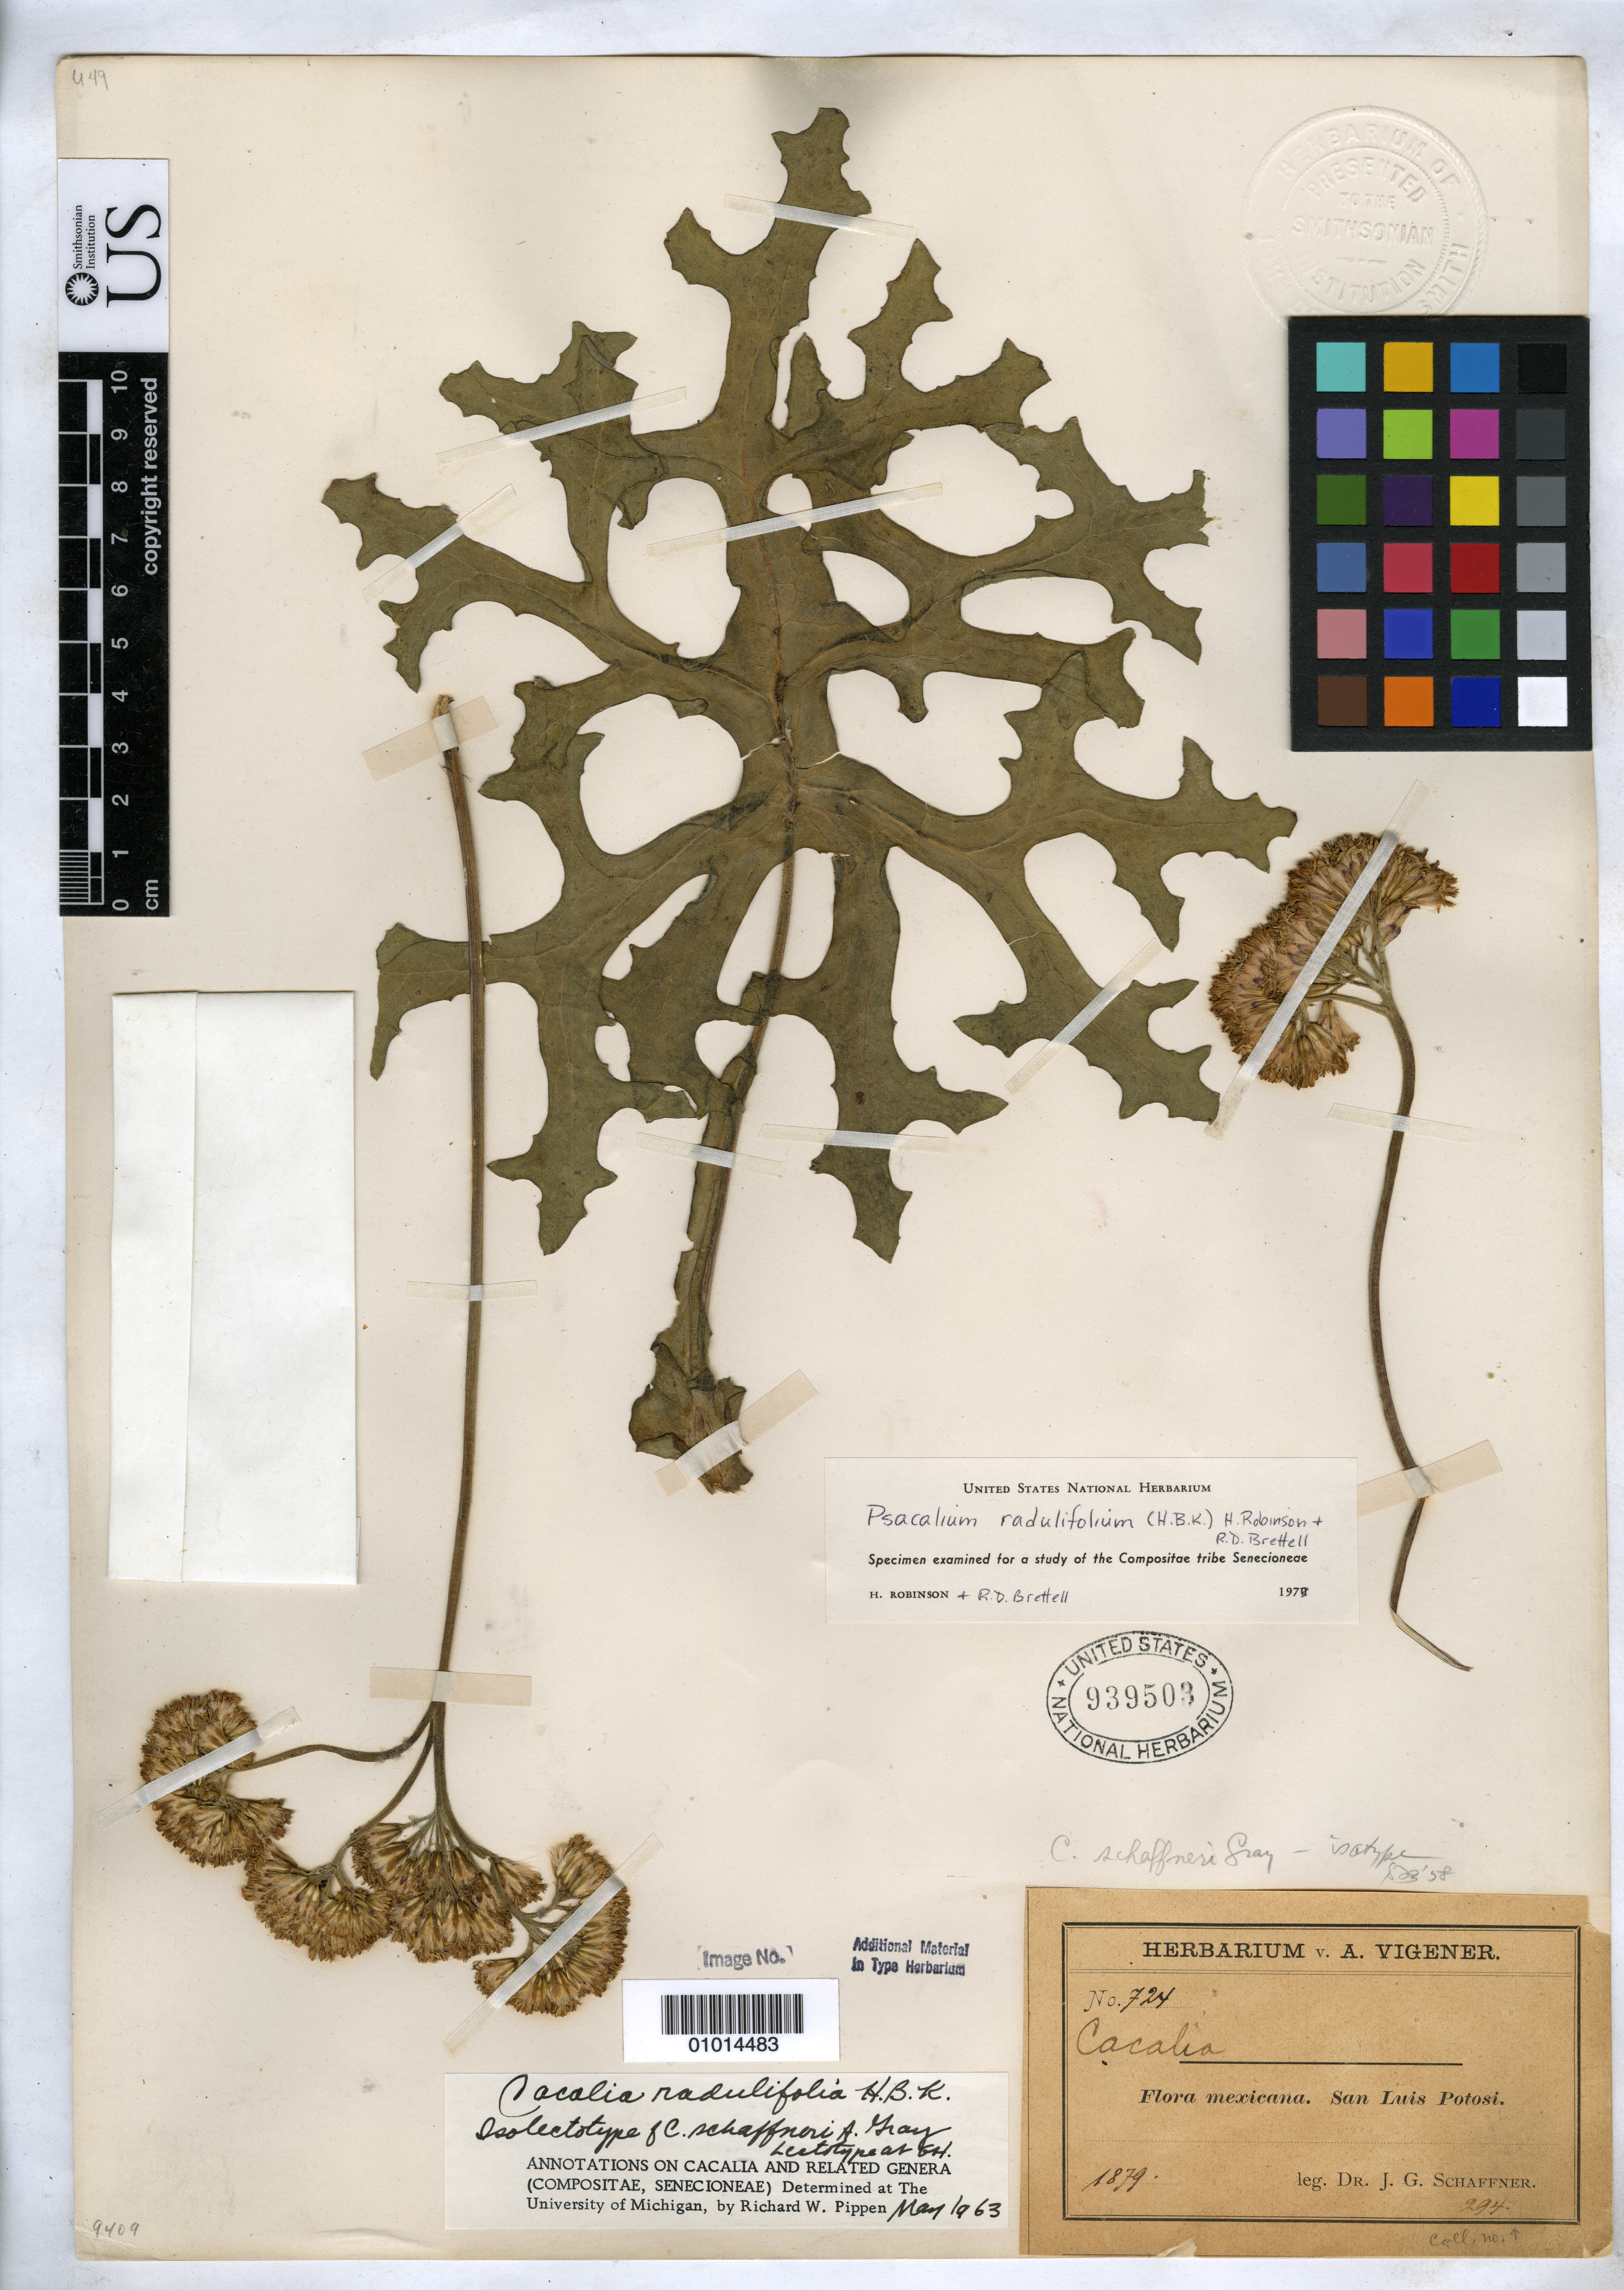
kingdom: Plantae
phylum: Tracheophyta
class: Magnoliopsida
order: Asterales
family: Asteraceae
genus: Cacalia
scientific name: Cacalia schaffneri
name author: A. Gray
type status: Isosyntype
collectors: J. G. Schaffner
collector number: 724 / 294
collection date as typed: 1879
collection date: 1879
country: Mexico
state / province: San Luis Potosi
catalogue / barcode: US 939503